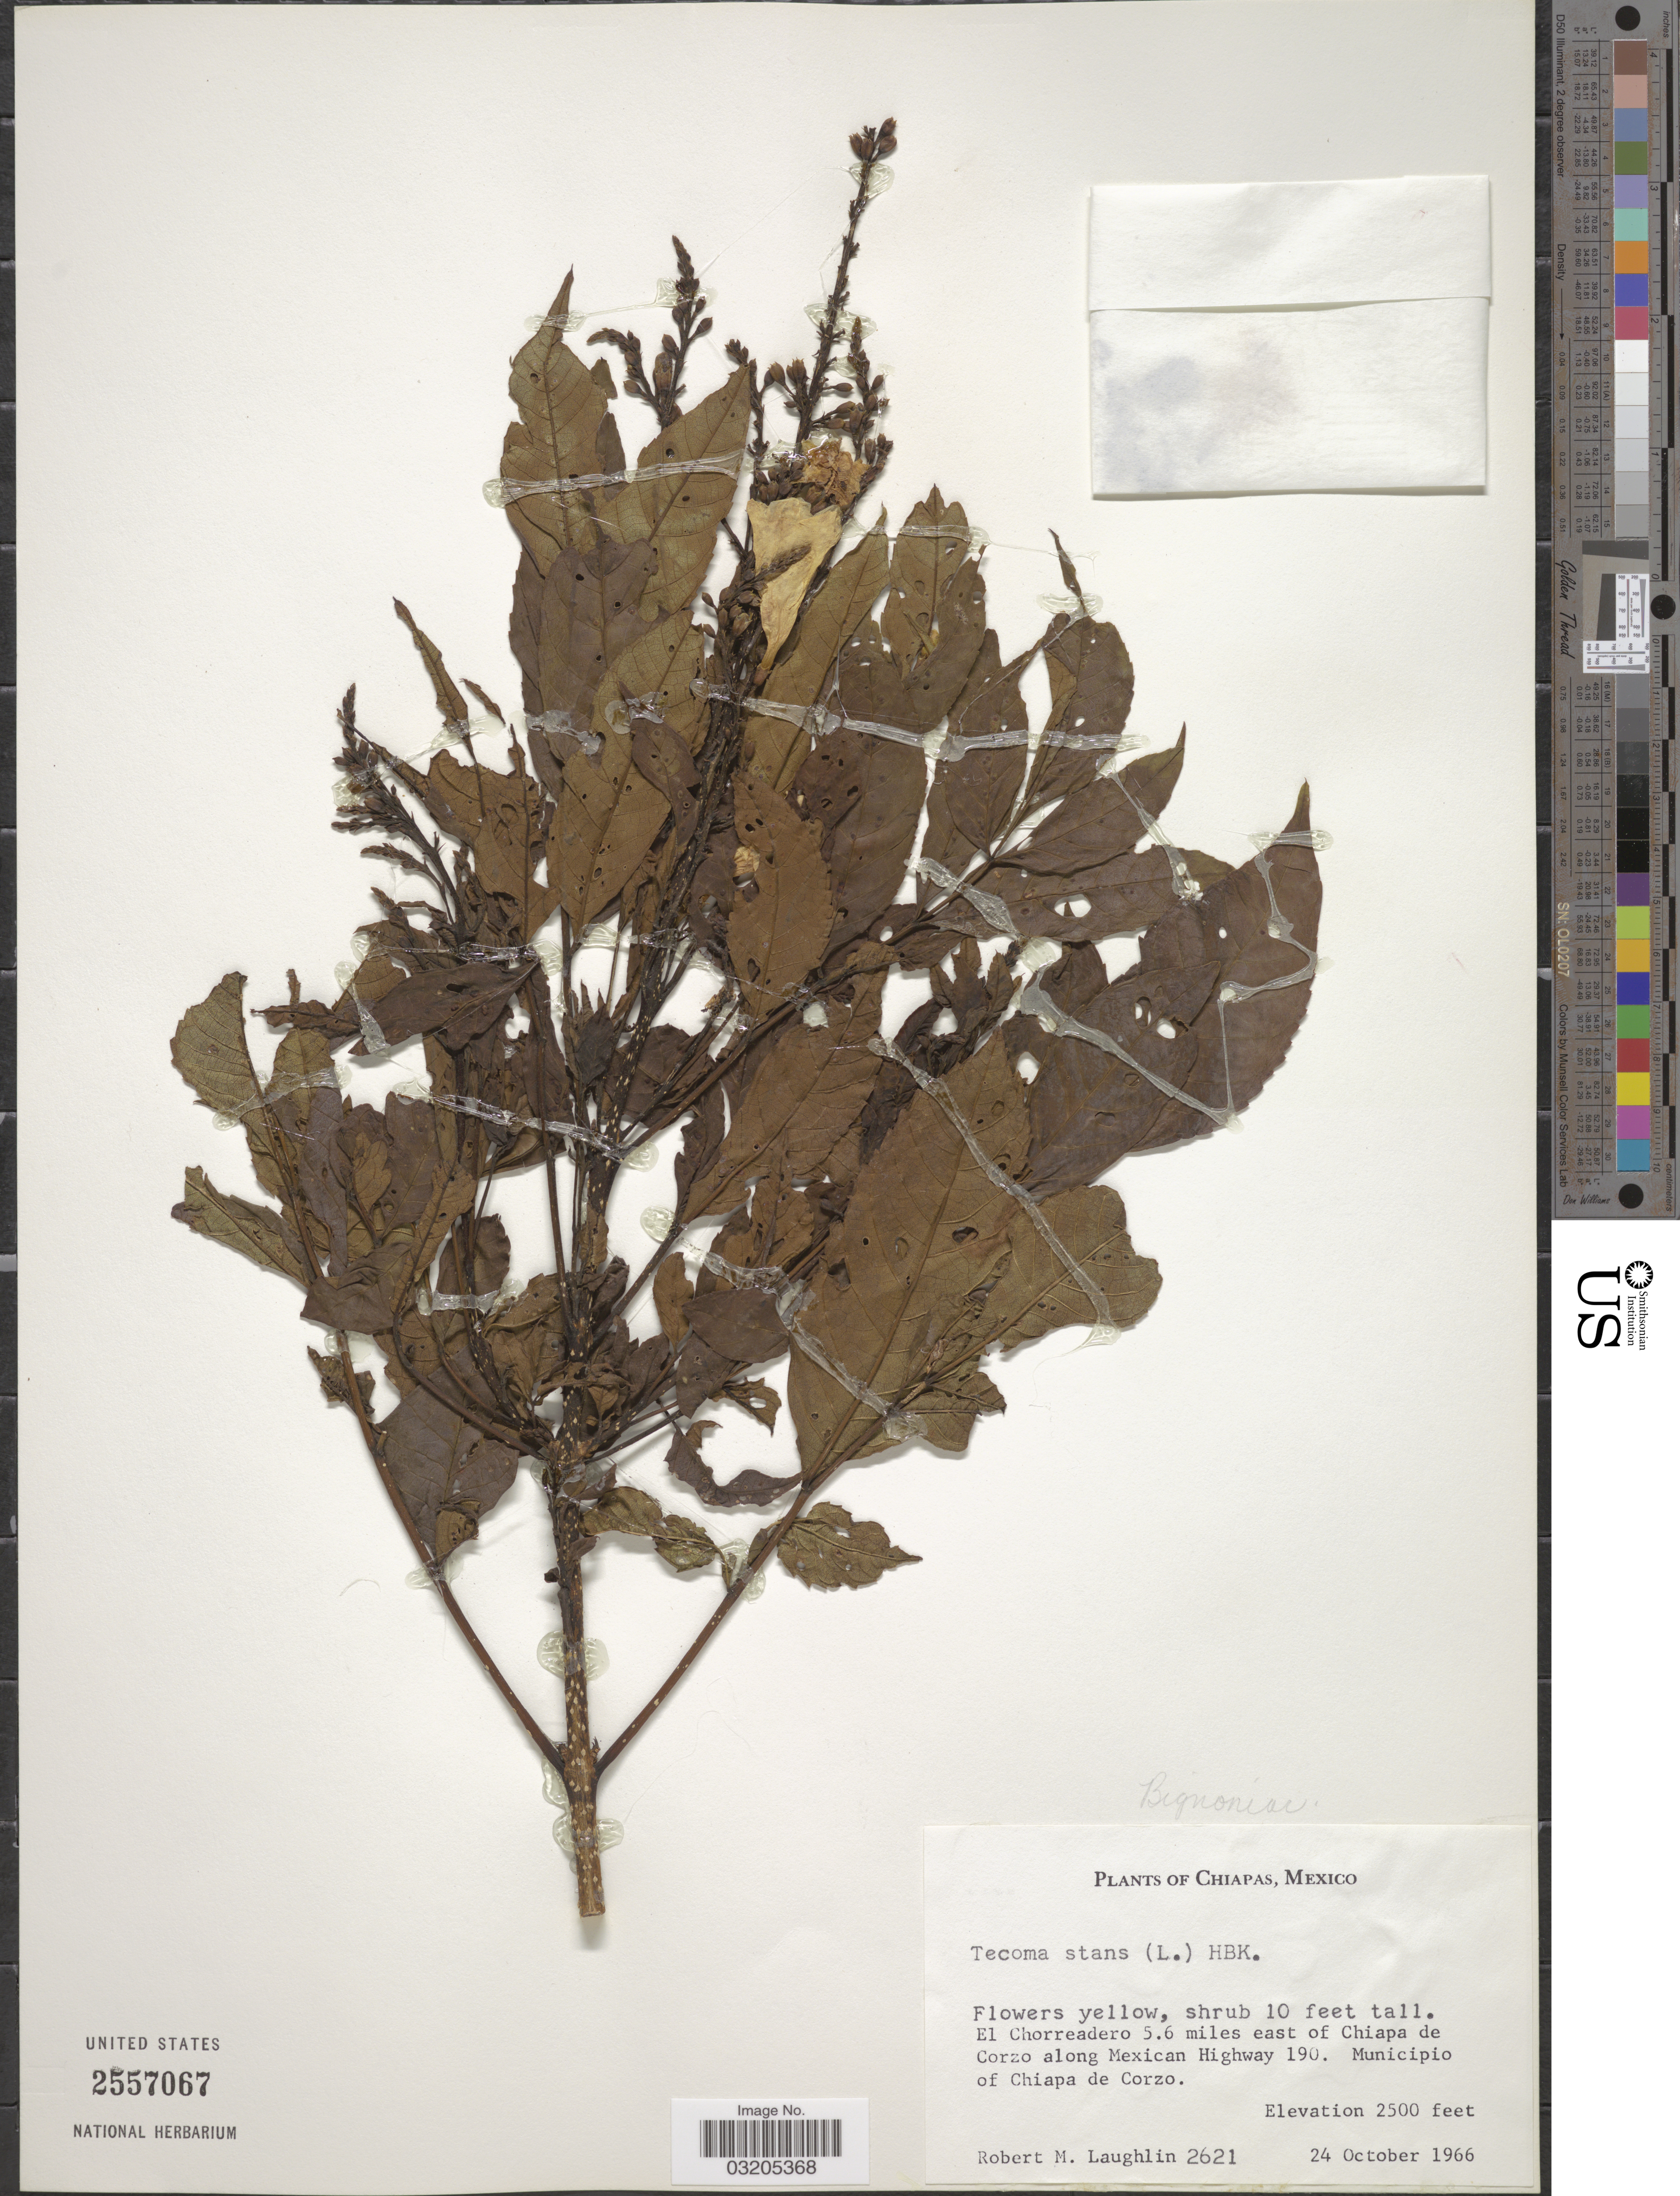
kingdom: Plantae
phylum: Tracheophyta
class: Magnoliopsida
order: Lamiales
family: Bignoniaceae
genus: Tecoma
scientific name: Tecoma stans var. stans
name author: (L.) Juss. ex Kunth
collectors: R. M. Laughlin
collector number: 2621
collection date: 1966-10-24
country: Mexico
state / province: Chiapas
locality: El Chorreadero 5.6 miles east of Chiapa de Corzo along Mexican Highway 190. Municipio of Chiapa de Corzo.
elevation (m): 762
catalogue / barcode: US 2557067